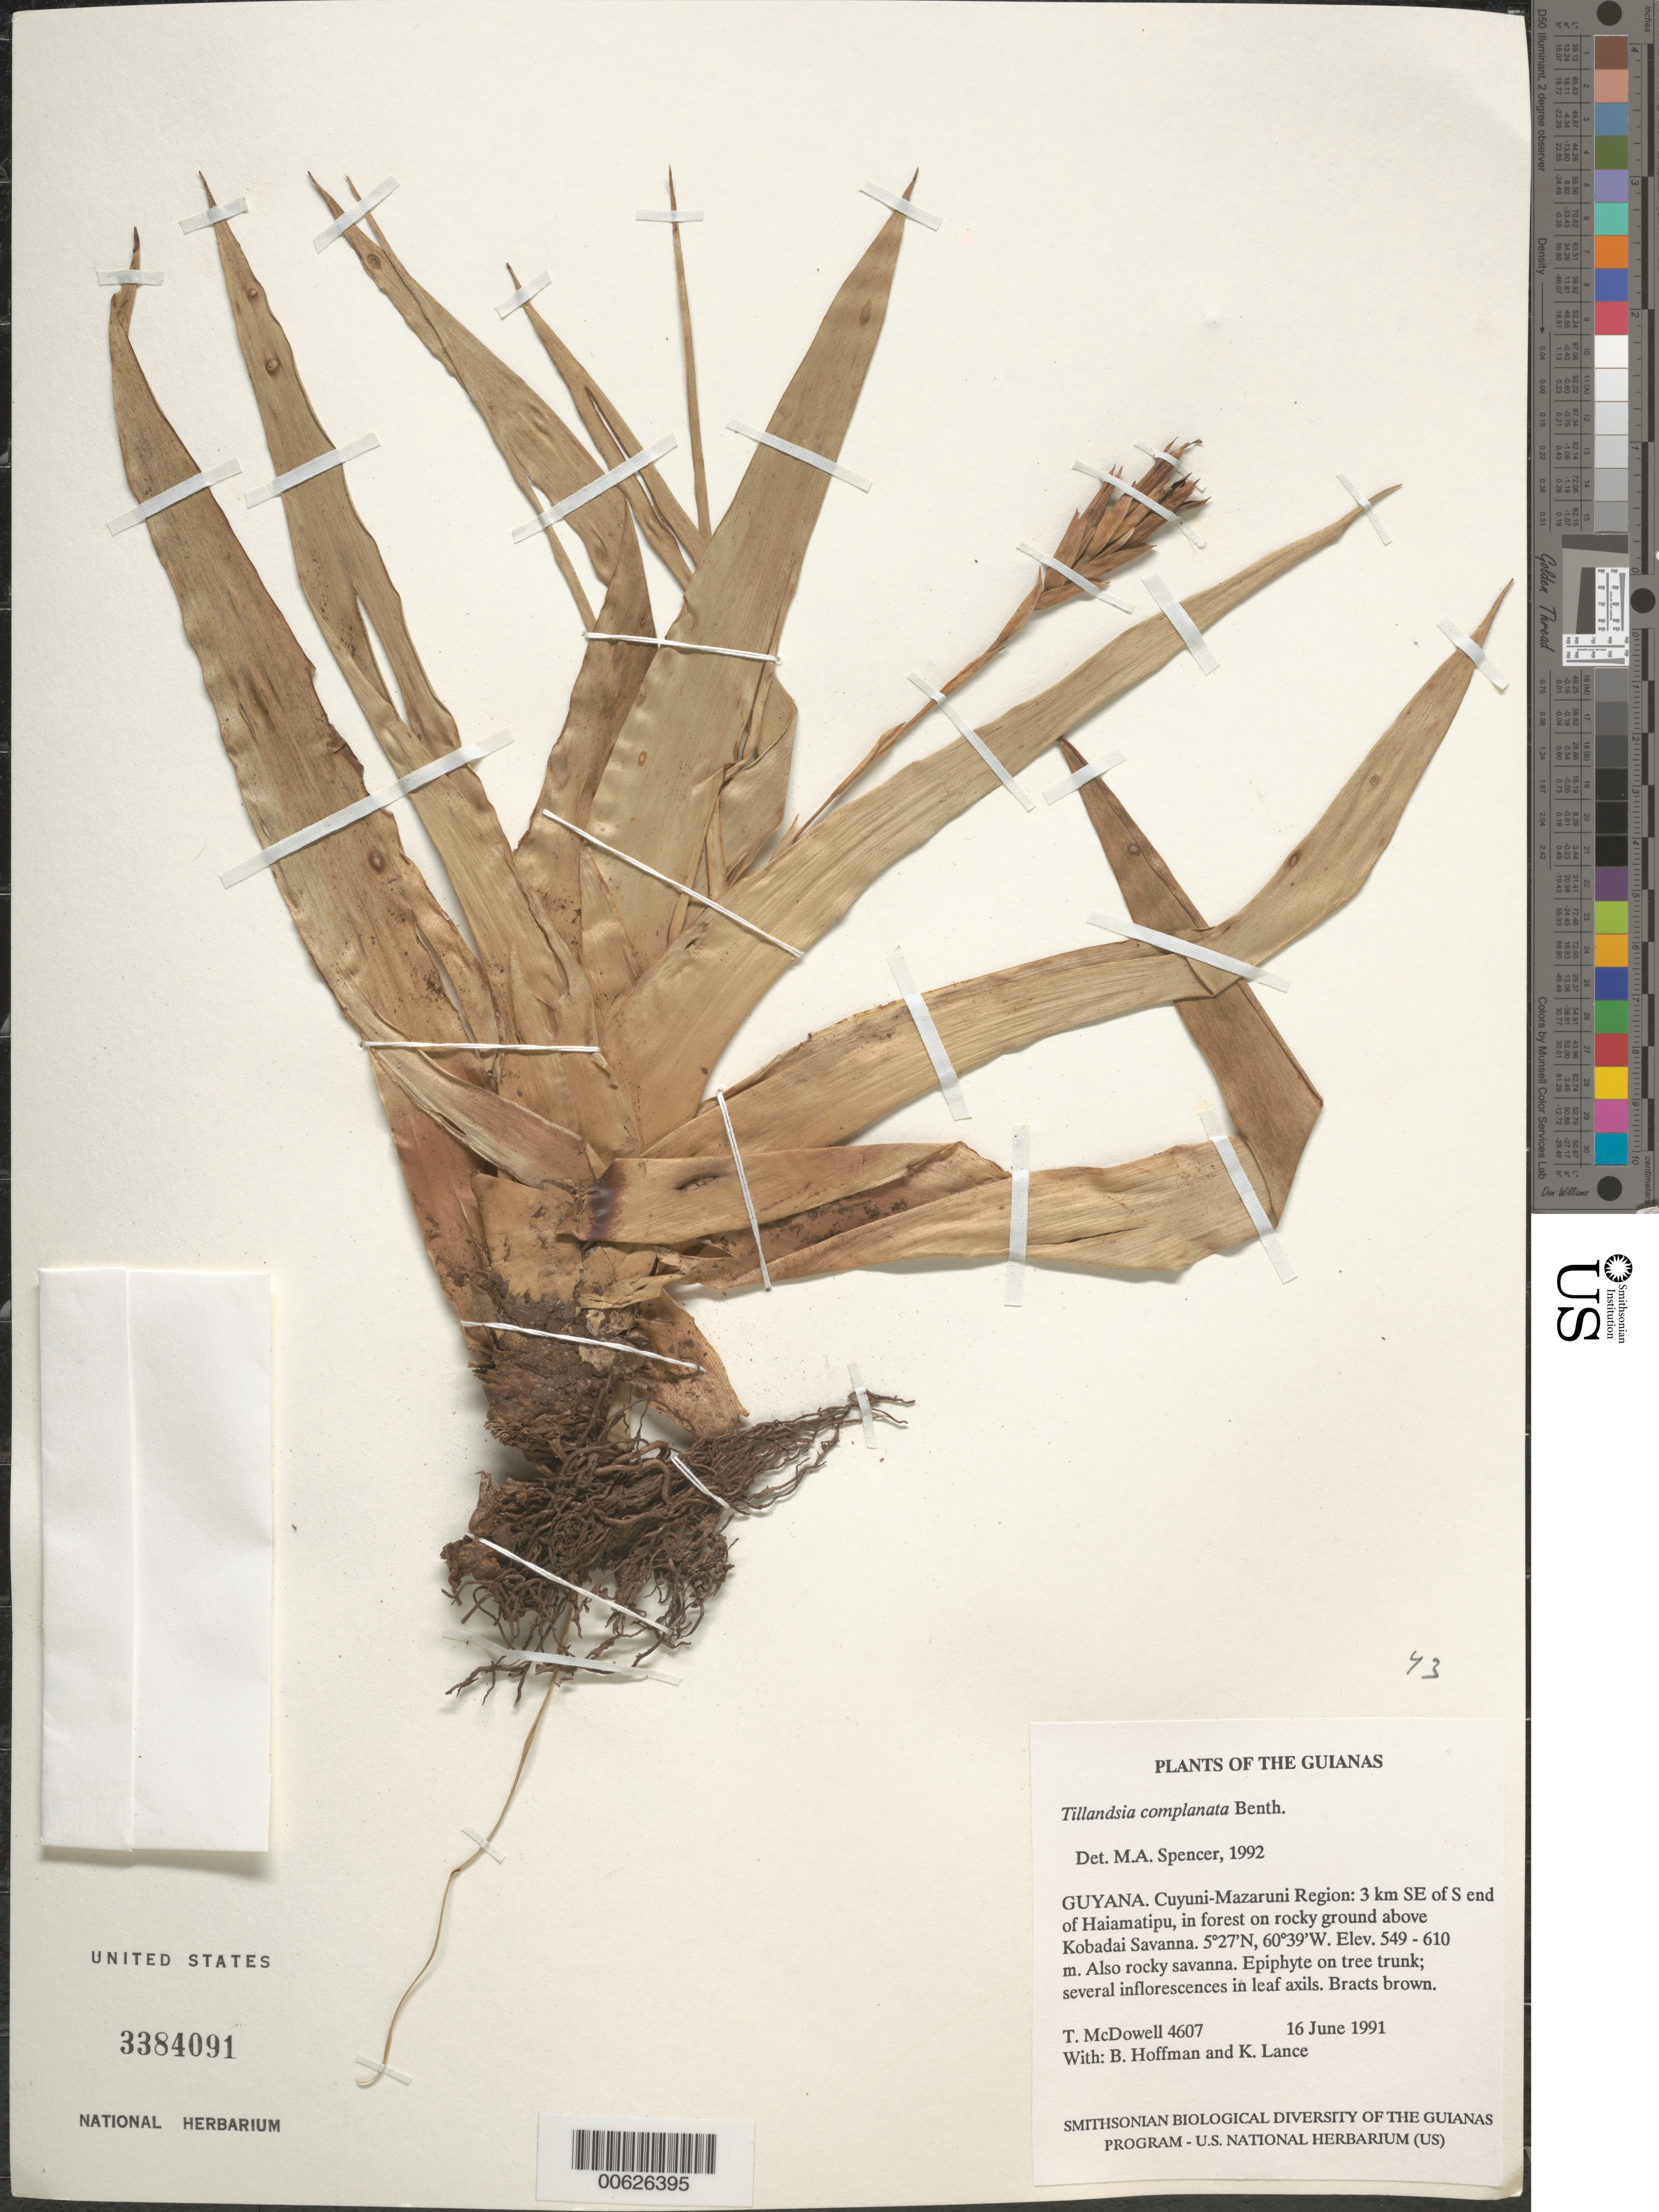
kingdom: Plantae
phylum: Tracheophyta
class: Liliopsida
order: Poales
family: Bromeliaceae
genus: Tillandsia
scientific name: Tillandsia complanata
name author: Benth.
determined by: Spencer, M. A.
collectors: T. McDowell, B. Hoffman & K. Lance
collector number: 4607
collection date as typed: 16 June 1991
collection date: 1991-06-16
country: Guyana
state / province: Cuyuni-Mazaruni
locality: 3 km SE of S end of Haiamatipu, above Kobadai Savanna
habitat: Forest on rocky ground; also rocky savanna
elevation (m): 550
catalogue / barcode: US 3384091